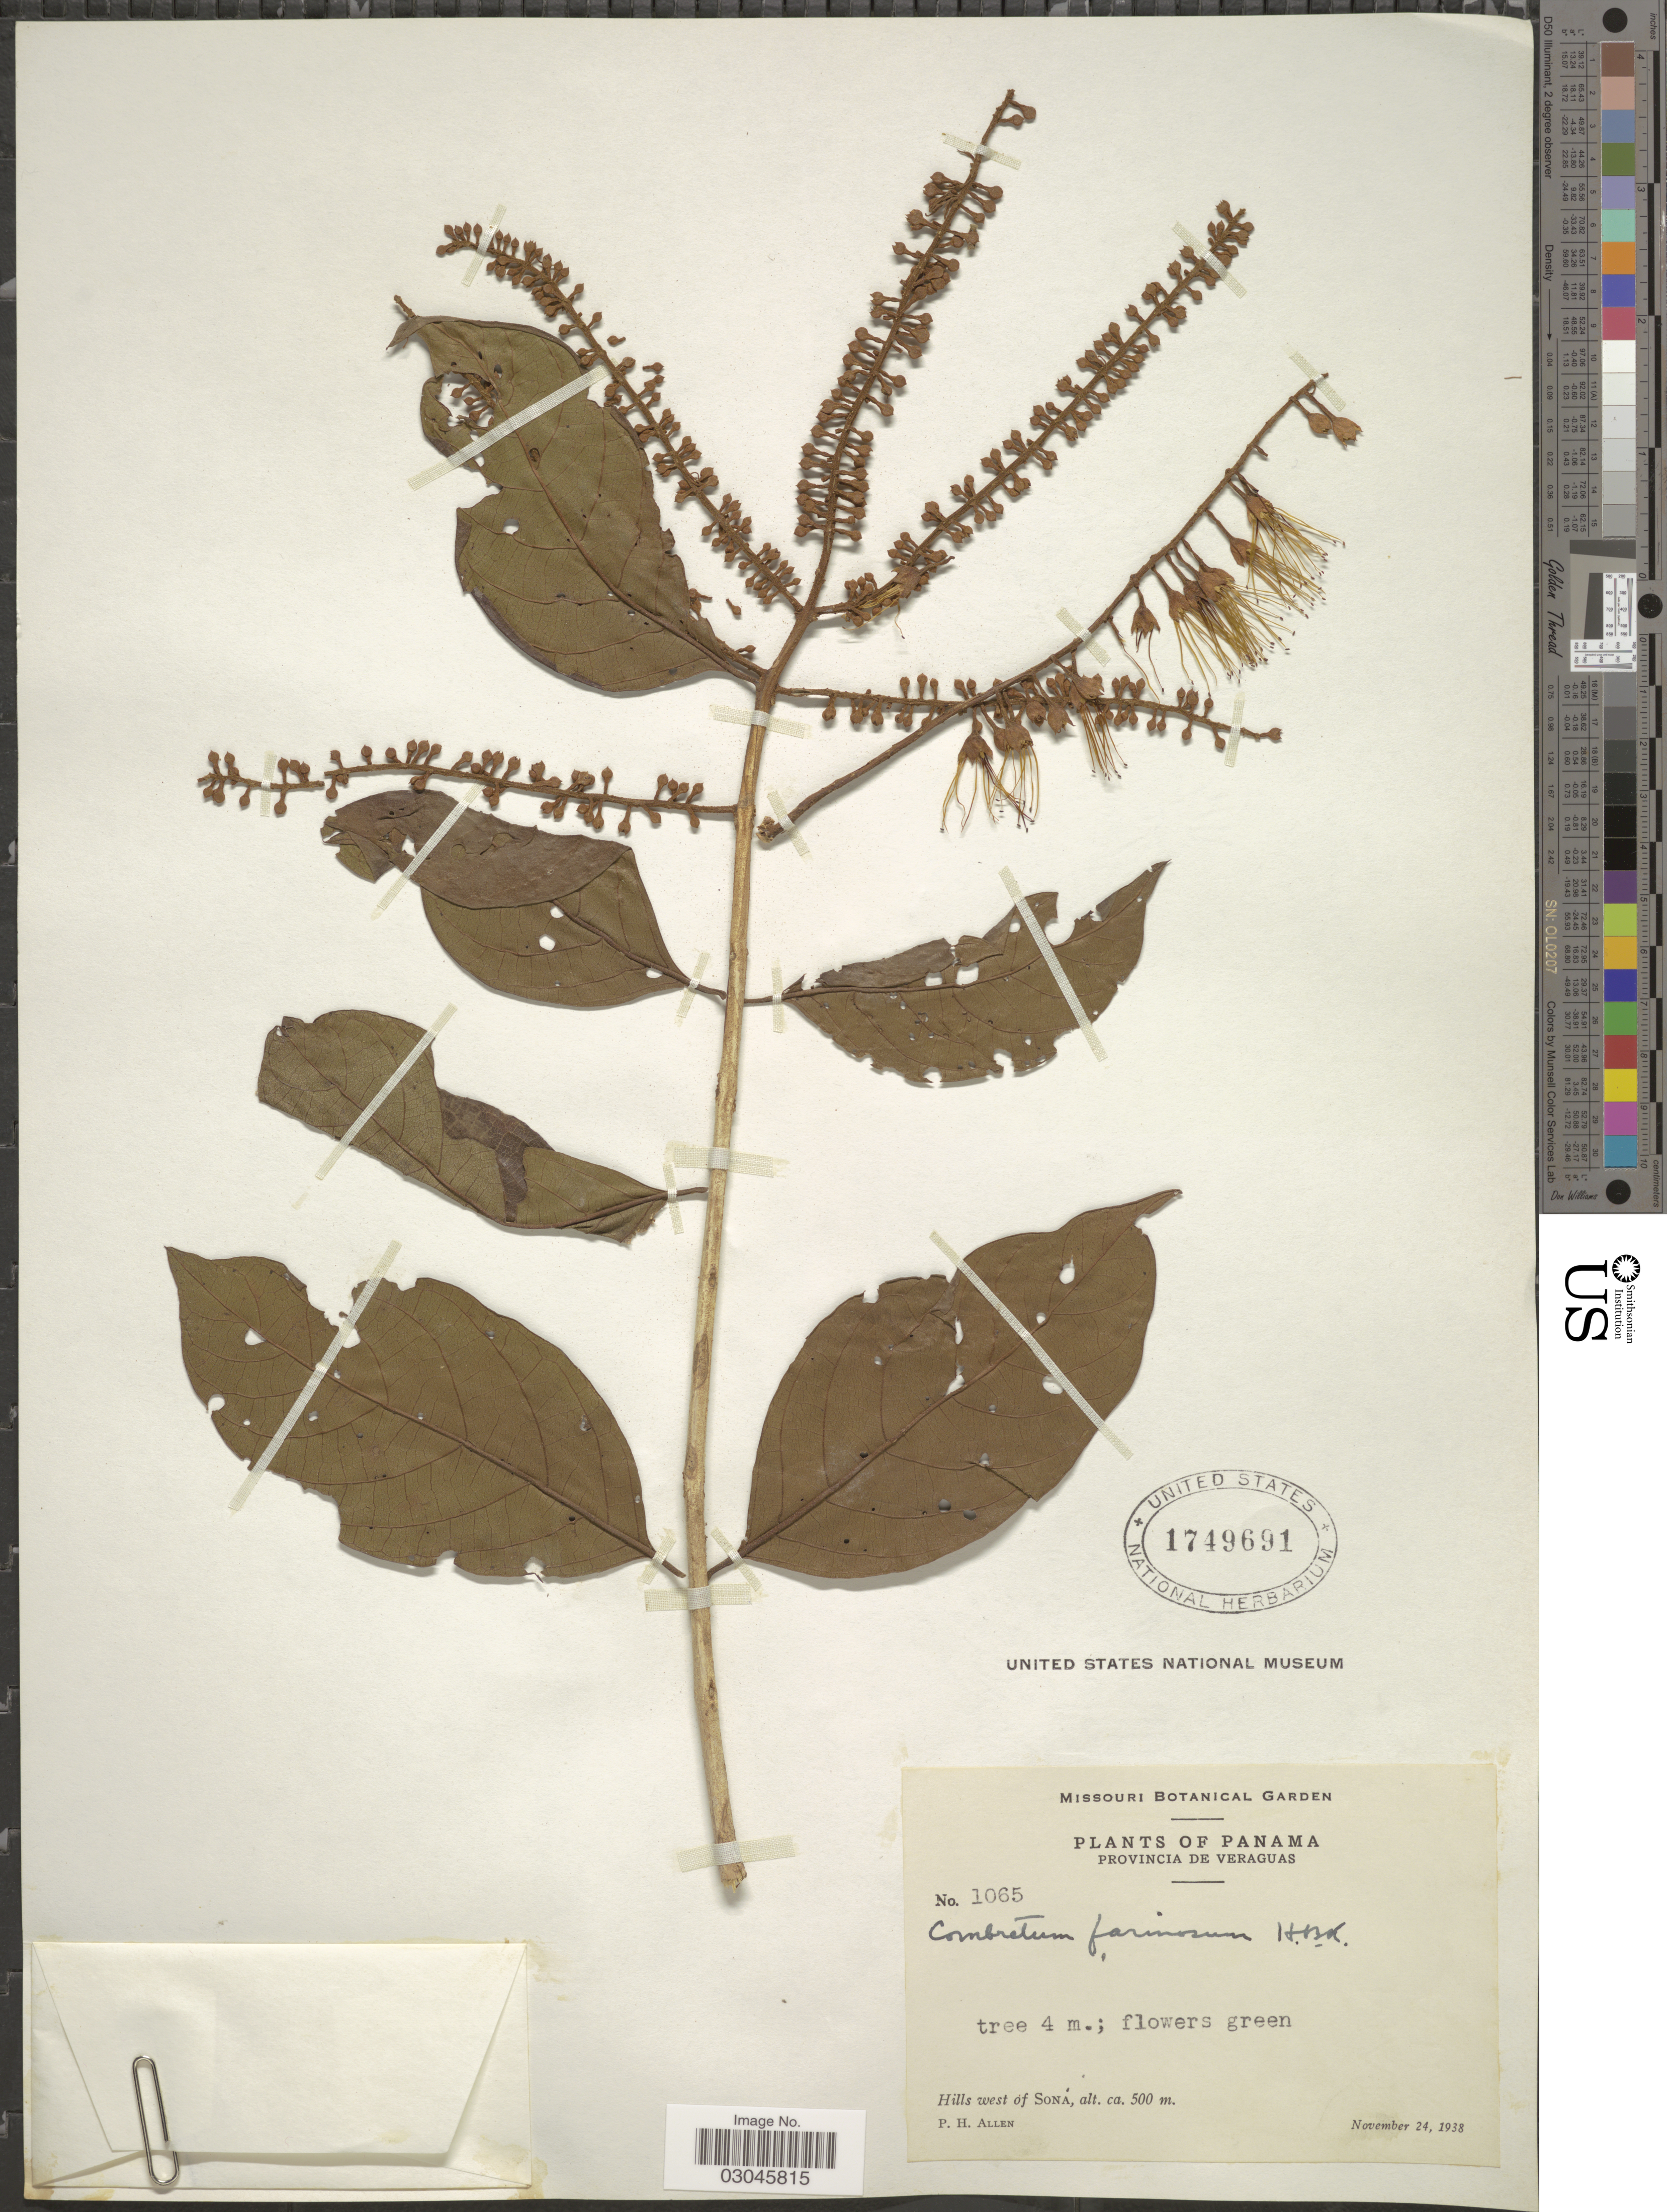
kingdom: Plantae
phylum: Tracheophyta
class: Magnoliopsida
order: Myrtales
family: Combretaceae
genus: Combretum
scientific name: Combretum fruticosum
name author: (Loefl.) Stuntz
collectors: P. H. Allen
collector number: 1065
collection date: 1938-11-24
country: Panama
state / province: Veraguas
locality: Hills west of Sona.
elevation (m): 500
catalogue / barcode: US 1749691